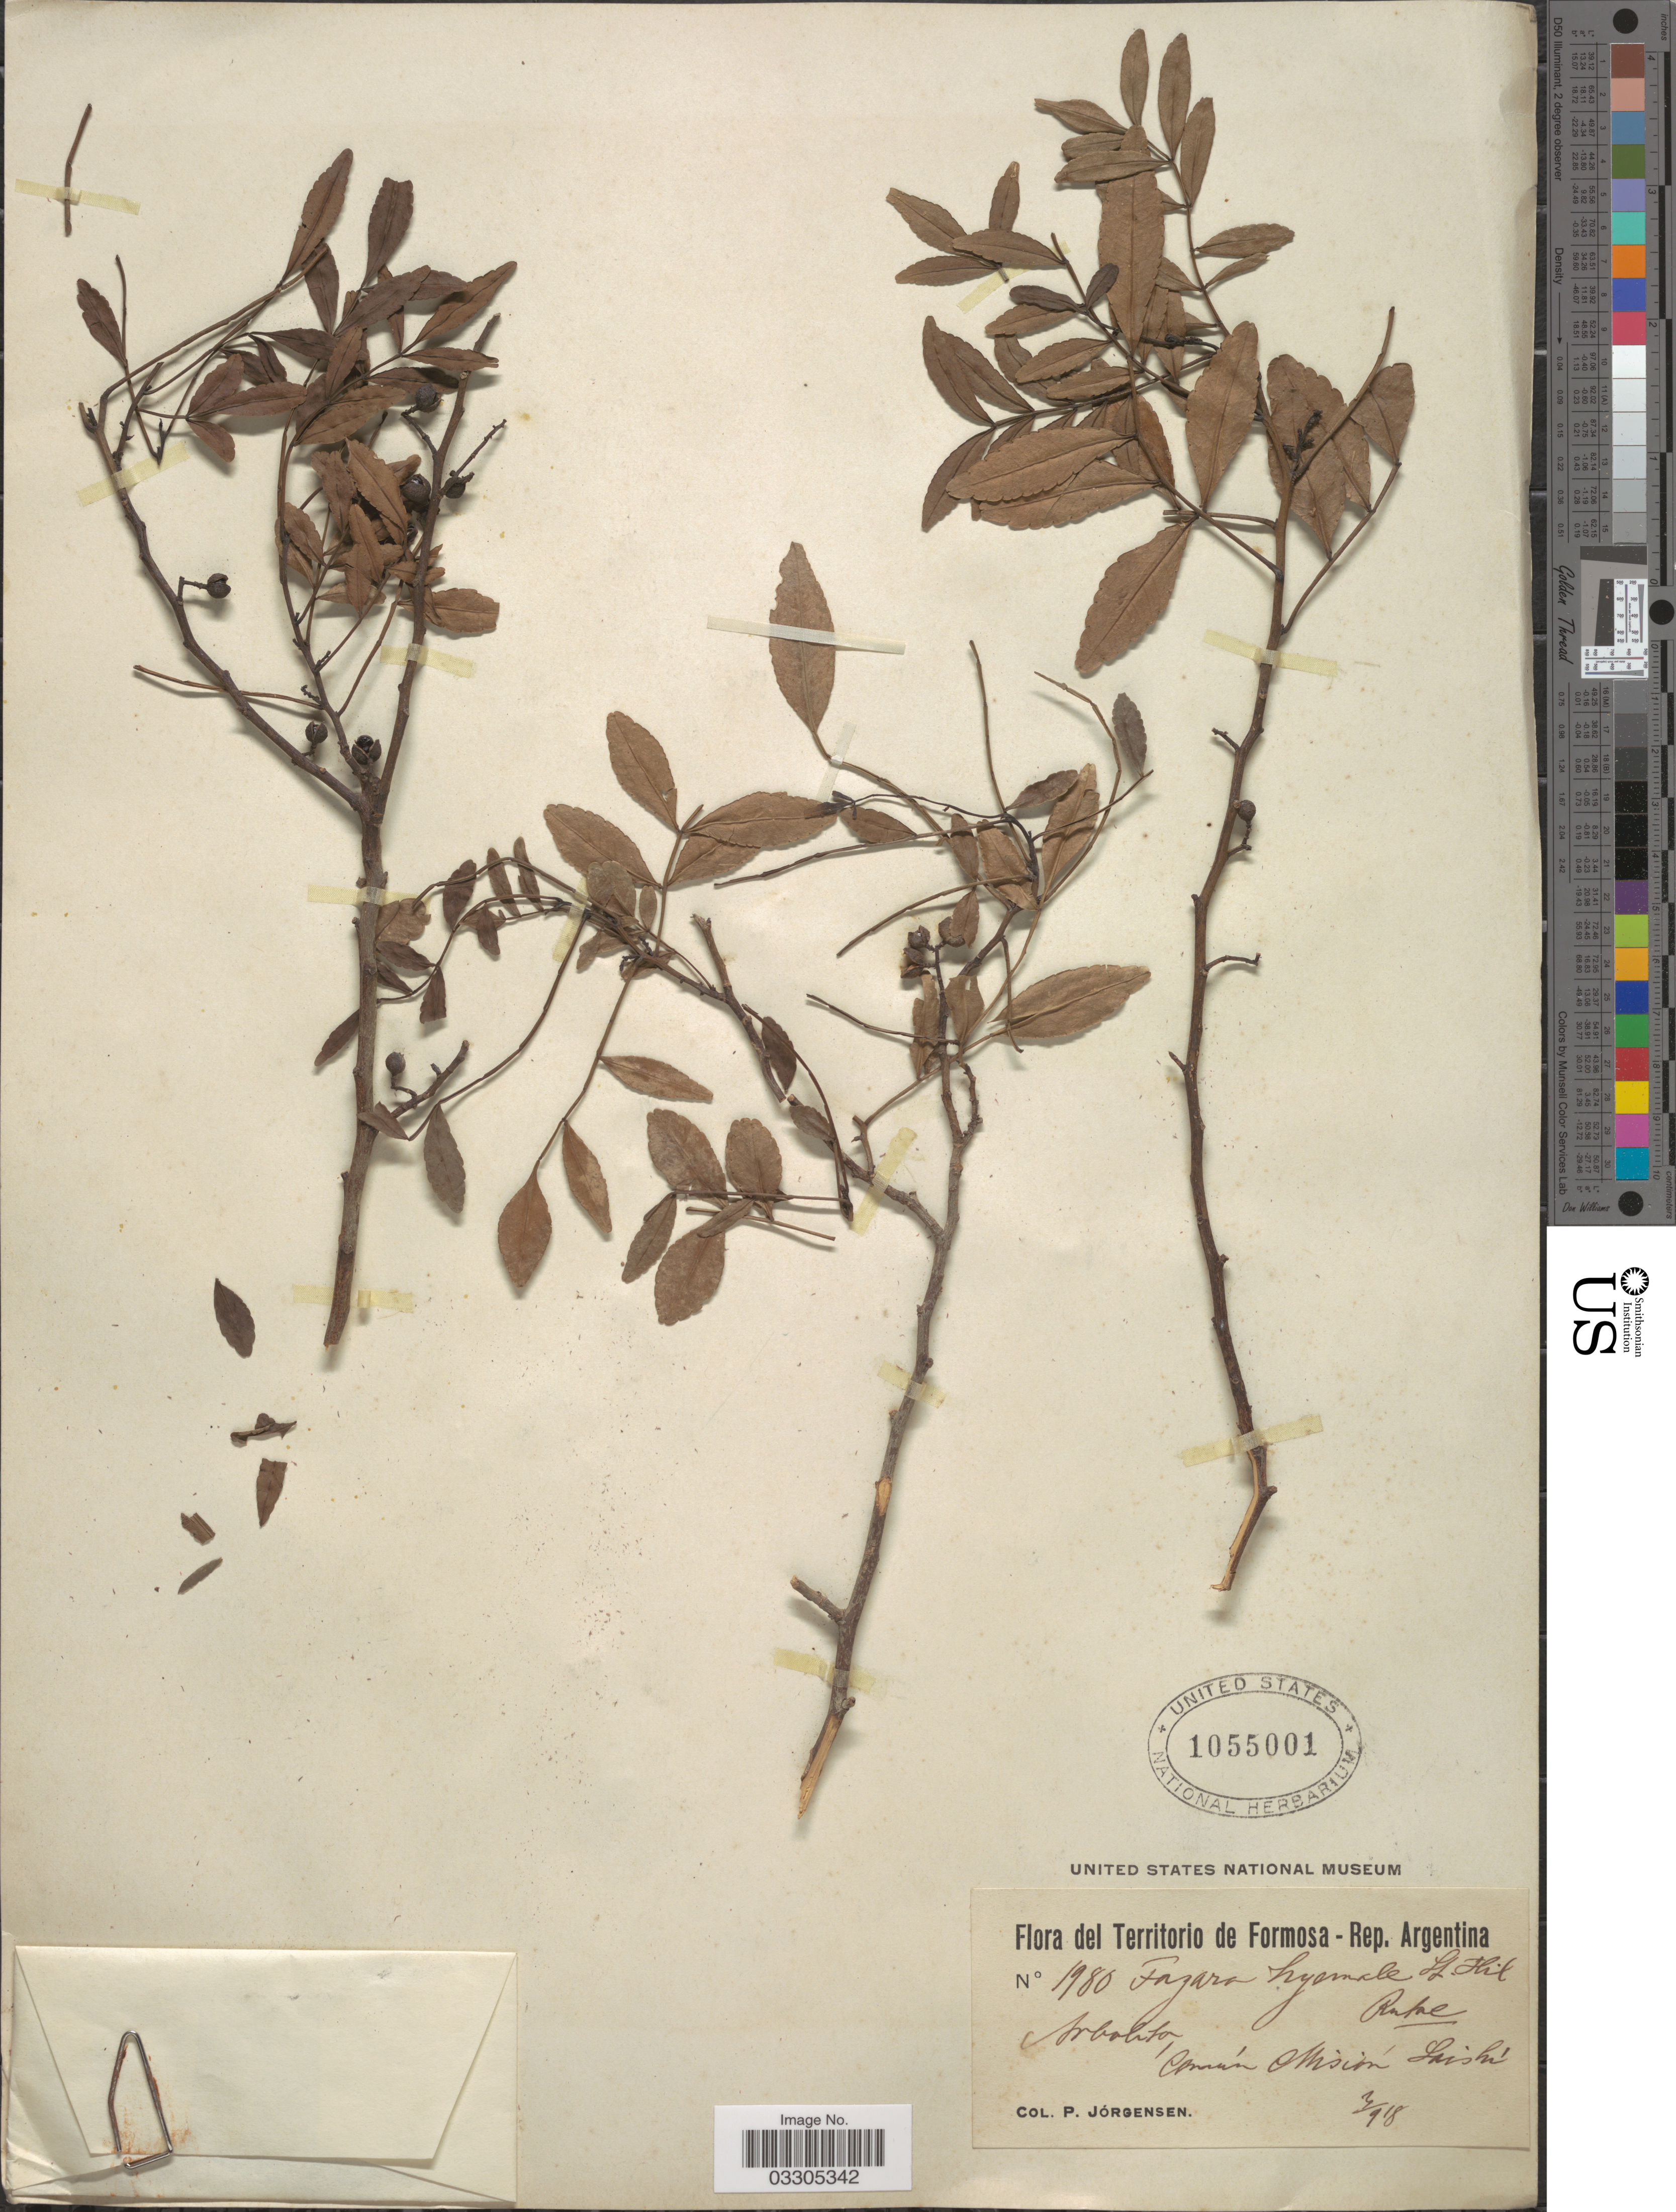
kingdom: Plantae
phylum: Tracheophyta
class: Magnoliopsida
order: Sapindales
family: Rutaceae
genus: Zanthoxylum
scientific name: Zanthoxylum hiemalis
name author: A. St.-Hil.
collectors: P. Jörgensen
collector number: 1980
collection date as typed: Transcribed d/m/y: 3/9/18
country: Argentina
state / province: Formosa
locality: Comun Misión Laishi.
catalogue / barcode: US 1055001